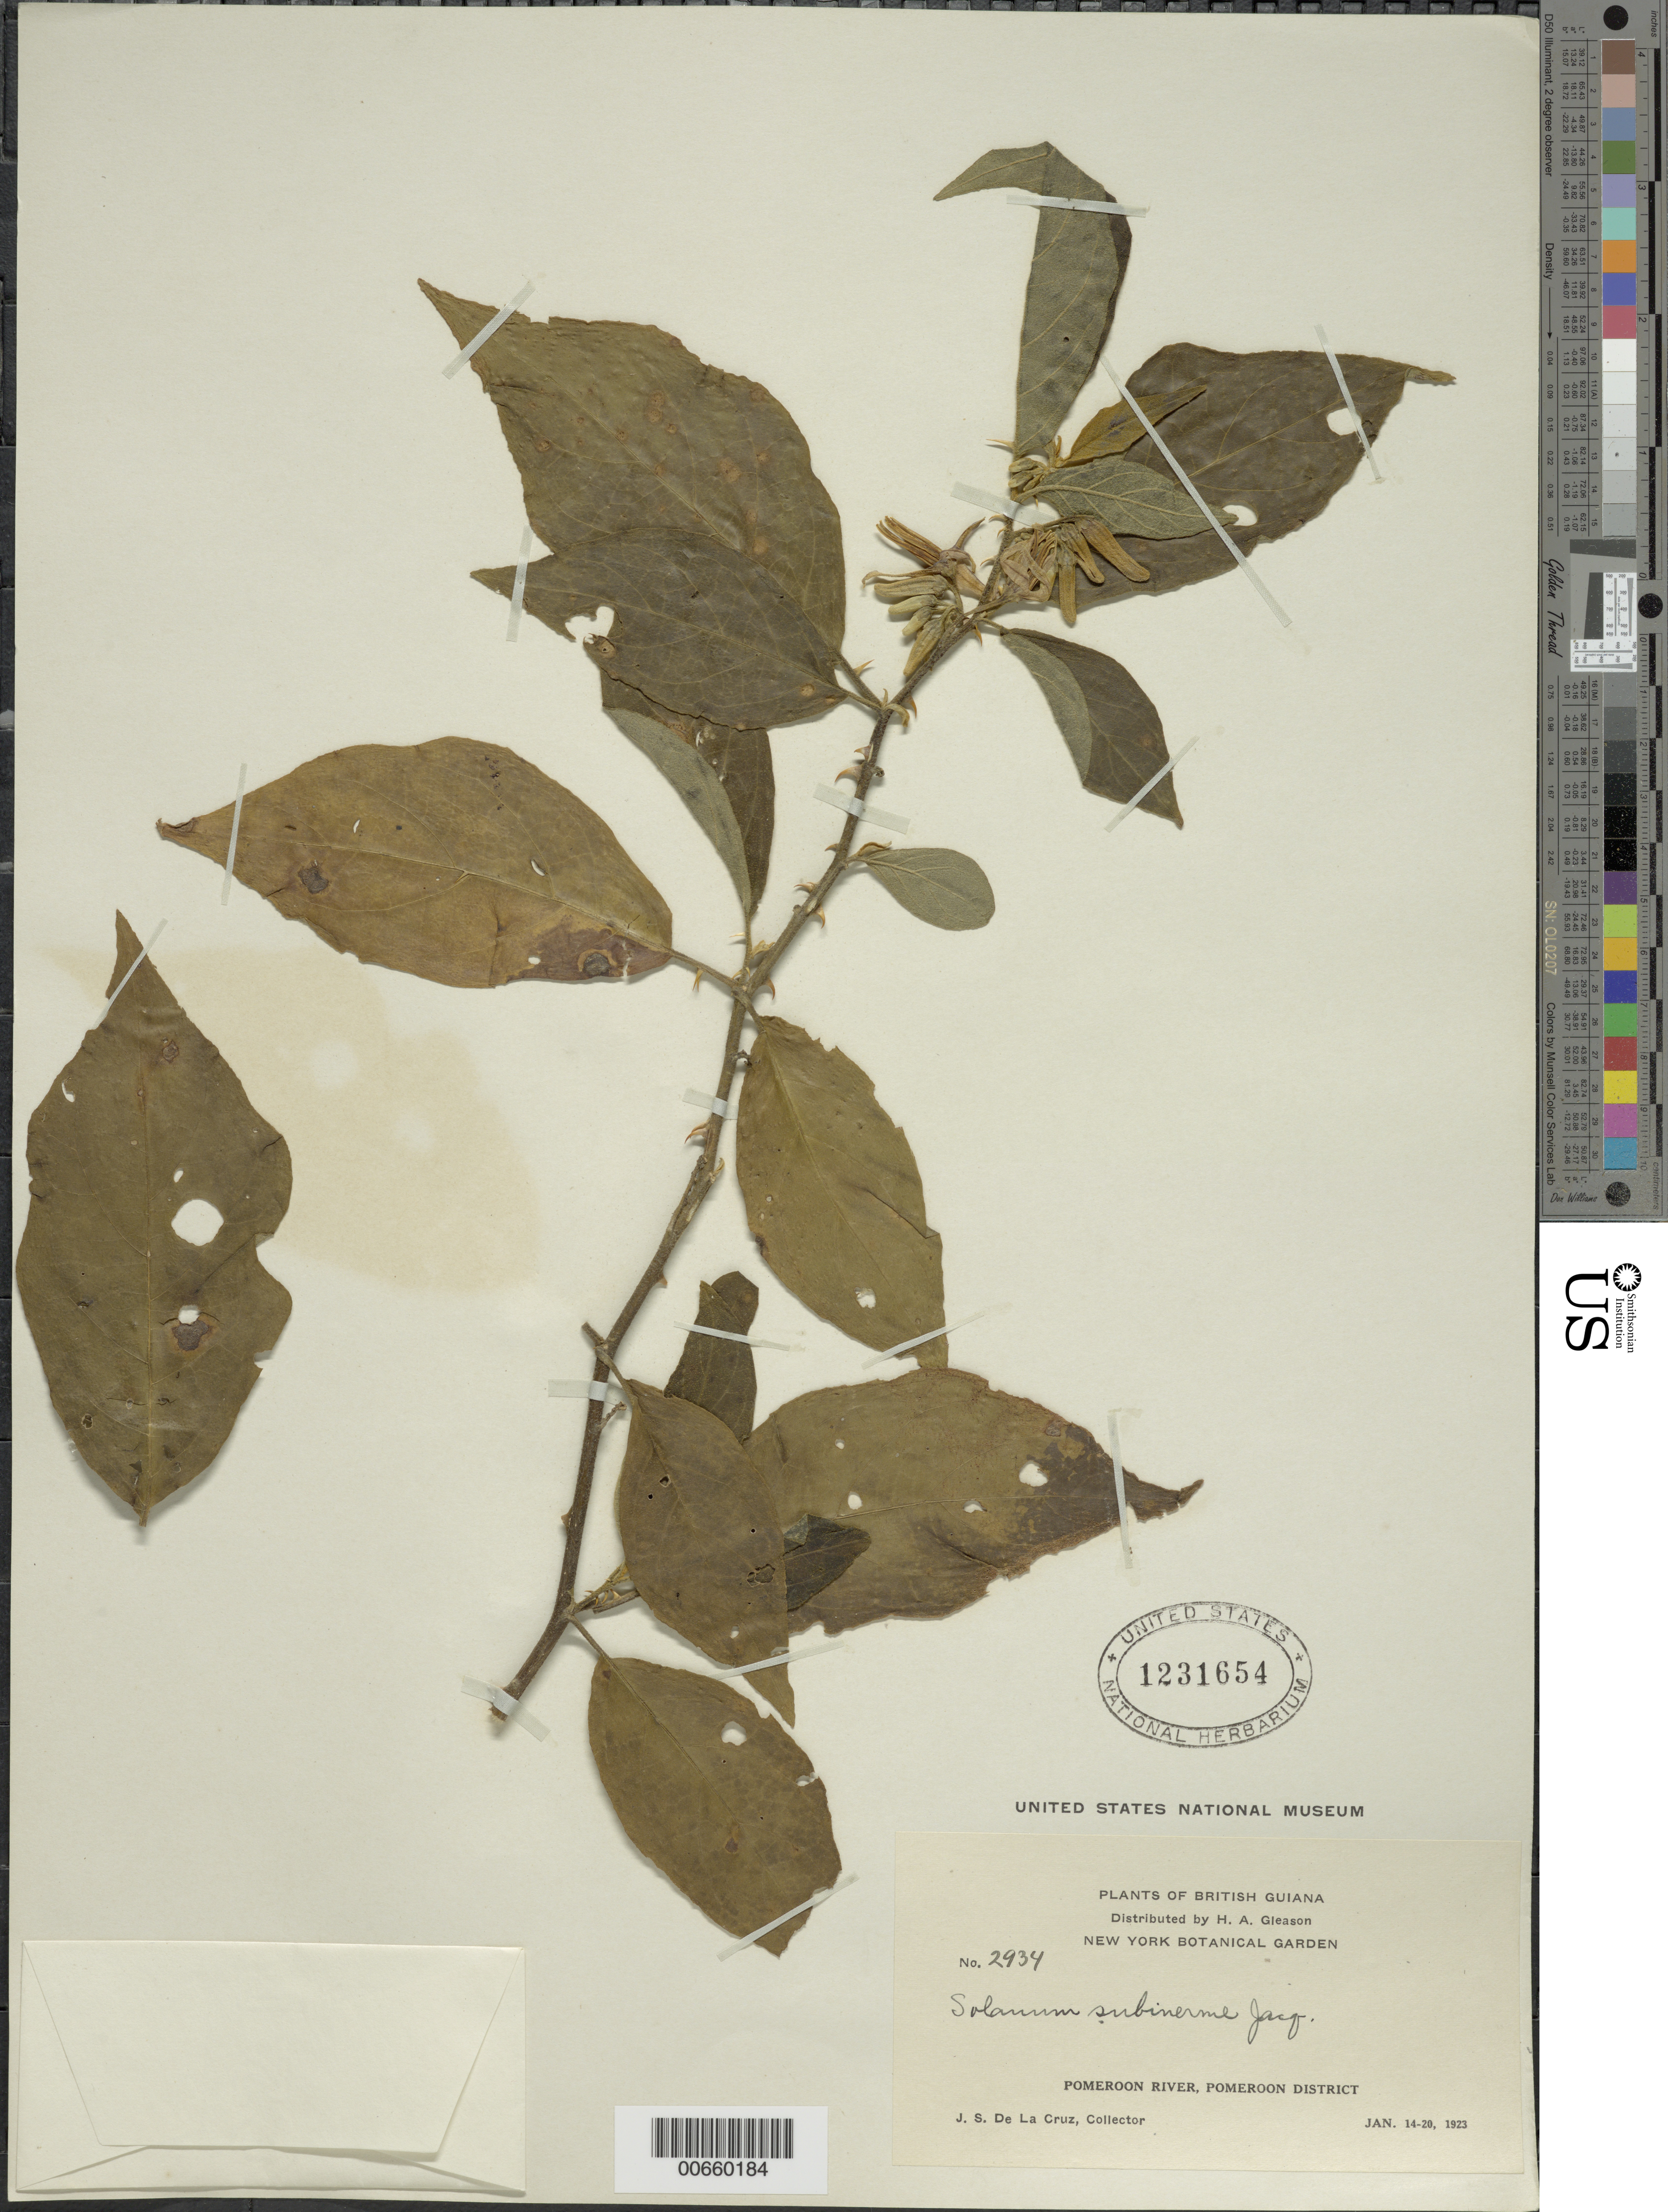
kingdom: Plantae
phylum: Tracheophyta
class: Magnoliopsida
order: Solanales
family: Solanaceae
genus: Solanum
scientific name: Solanum subinerme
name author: Jacq.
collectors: J. S. de la Cruz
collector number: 2934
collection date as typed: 1 Jan 1923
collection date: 1923-01-01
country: Guyana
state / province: Pomeroon-Supenaam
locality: Pomeroon R.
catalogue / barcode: US 1231654